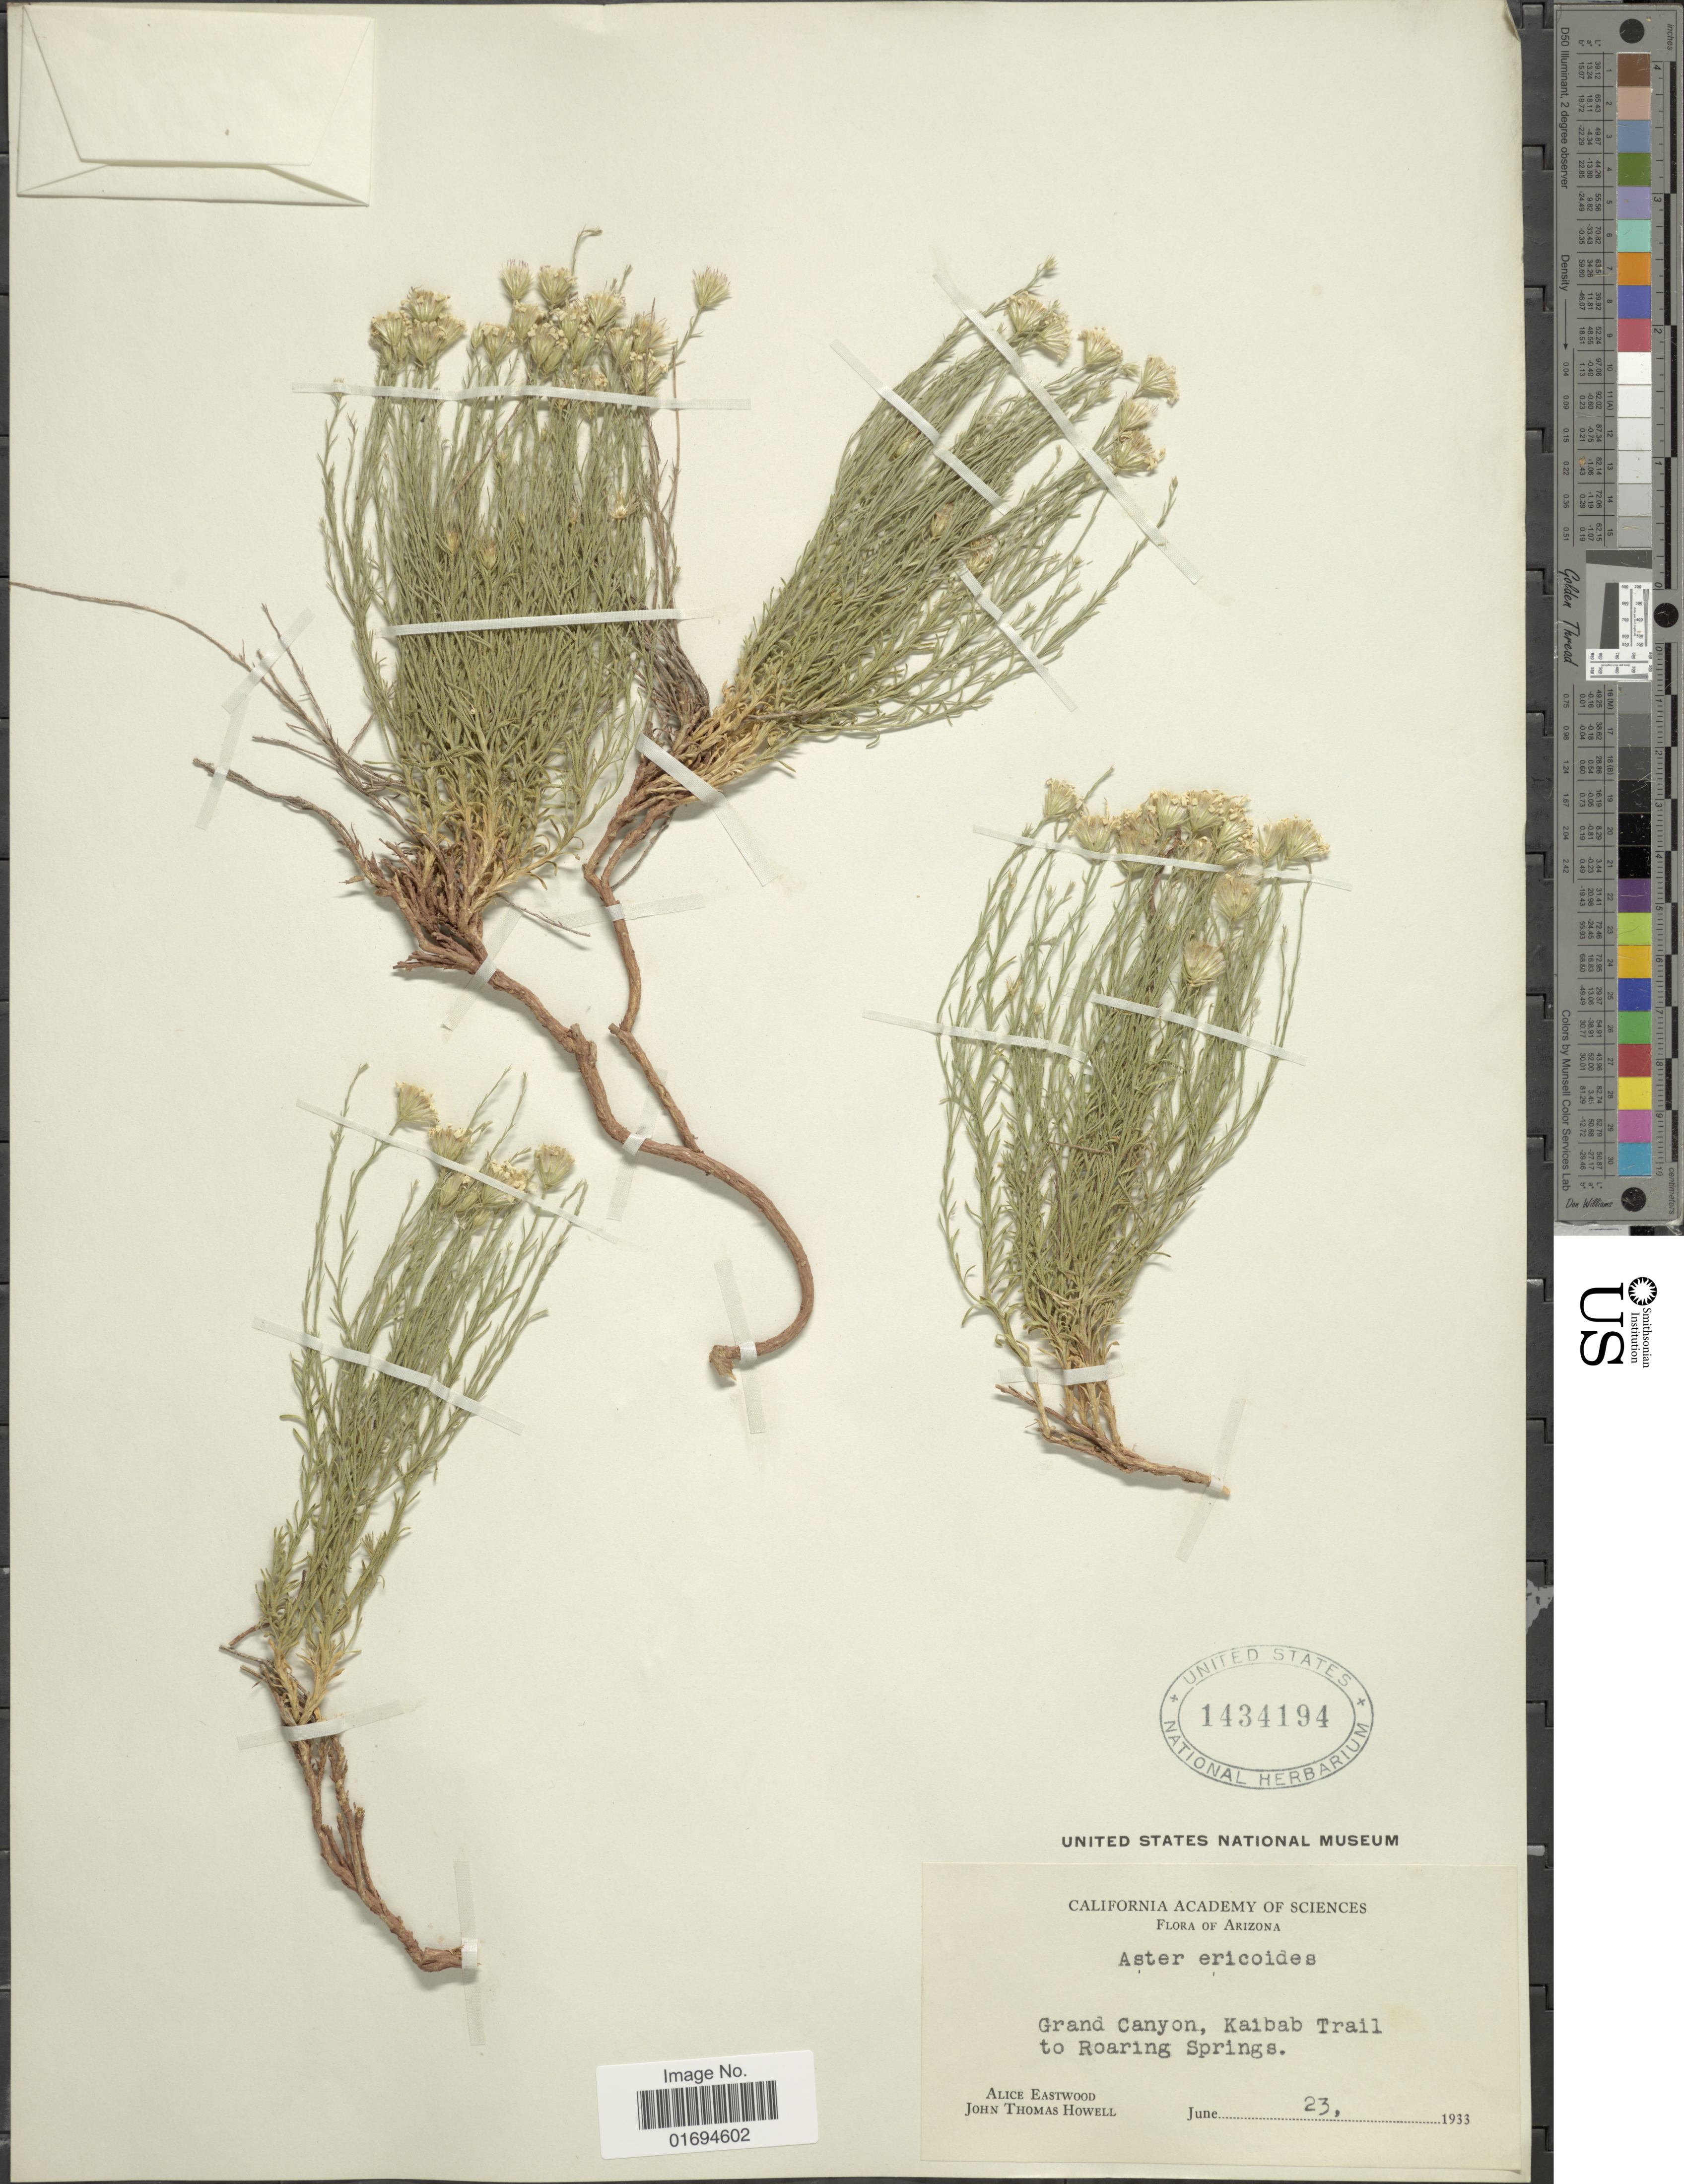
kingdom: Plantae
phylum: Tracheophyta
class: Magnoliopsida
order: Asterales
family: Asteraceae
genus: Chaetopappa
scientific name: Chaetopappa ericoides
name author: (Torr.) G.L. Nesom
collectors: A. Eastwood & J. T. Howell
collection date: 1933-06-23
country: United States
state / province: Arizona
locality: Grand Canyon, Kaibab Trail to Roaring springs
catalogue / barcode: US 1434194